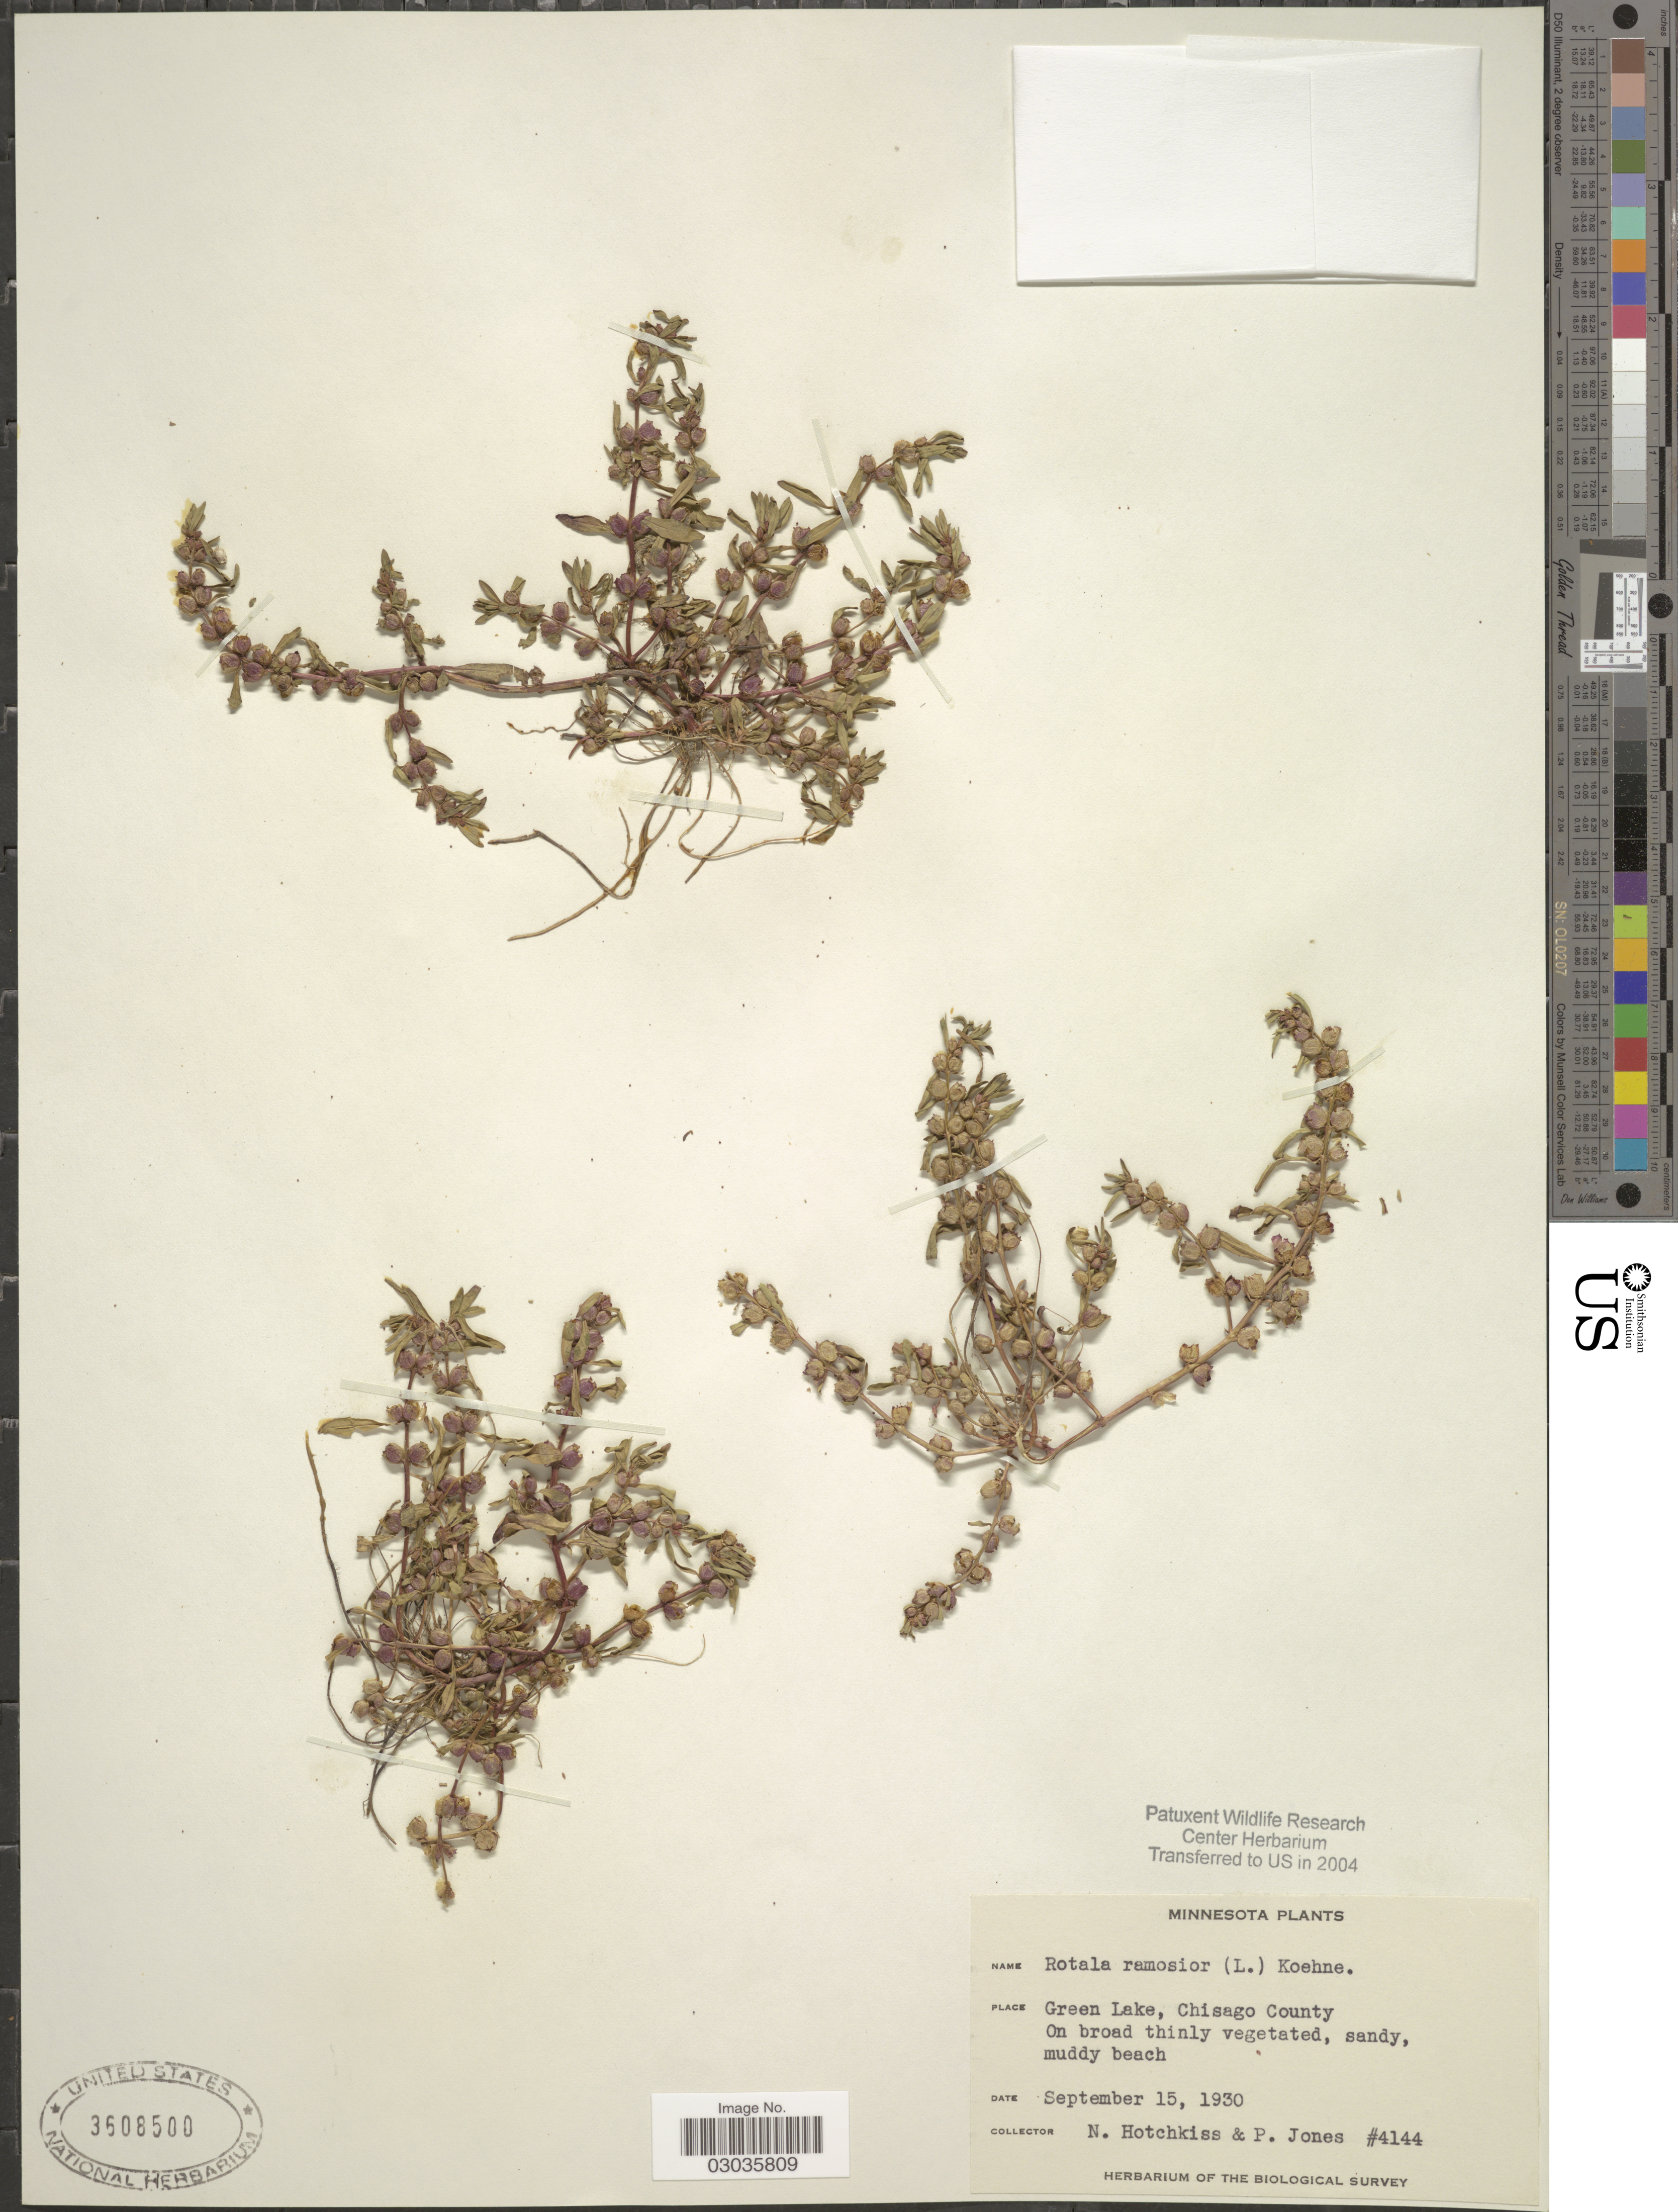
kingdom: Plantae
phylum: Tracheophyta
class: Magnoliopsida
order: Myrtales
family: Lythraceae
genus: Rotala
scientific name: Rotala ramosior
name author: (L.) Koehne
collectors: N. Hotchkiss & P. Jones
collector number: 4144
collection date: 1930-09-15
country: United States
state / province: Minnesota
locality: Green Lake, Chisago County.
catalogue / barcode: US 3608500